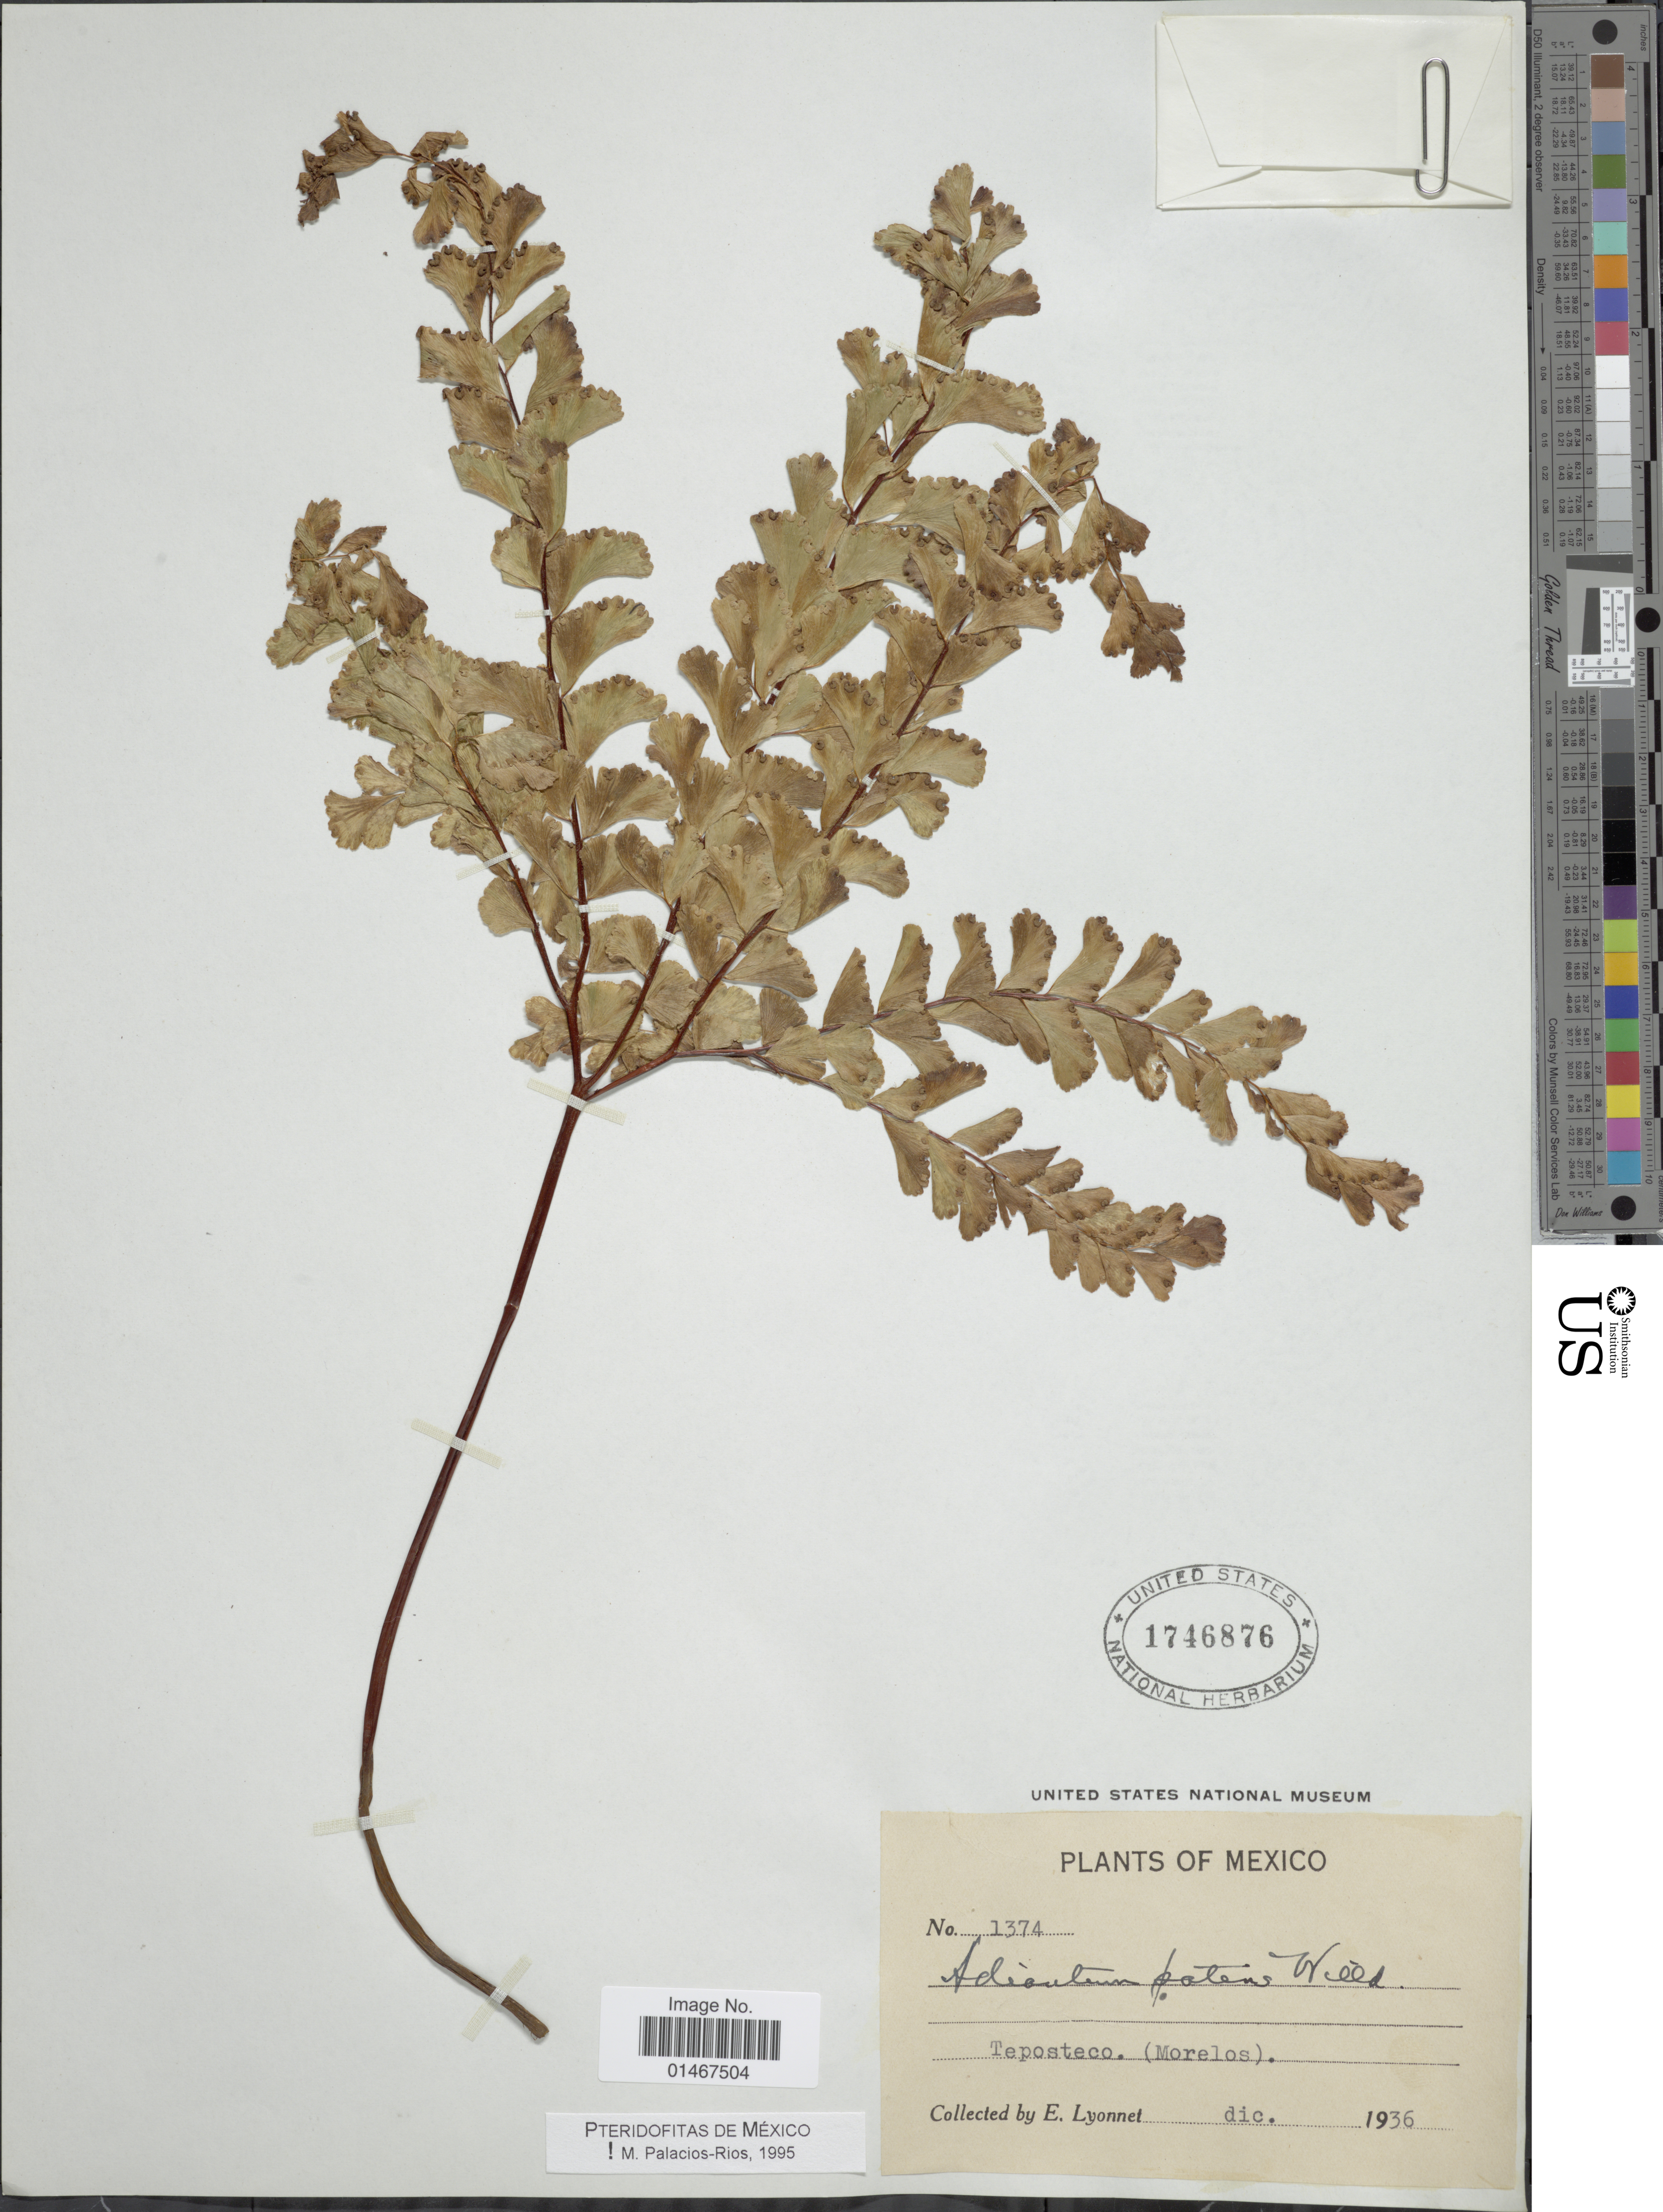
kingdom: Plantae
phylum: Tracheophyta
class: Polypodiopsida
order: Polypodiales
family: Pteridaceae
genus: Adiantum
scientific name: Adiantum patens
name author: Willd.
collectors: E. Lyonnet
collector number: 1374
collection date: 1936-12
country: Mexico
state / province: Morelos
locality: Teposteco. (Morelos).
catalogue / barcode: US 1746876